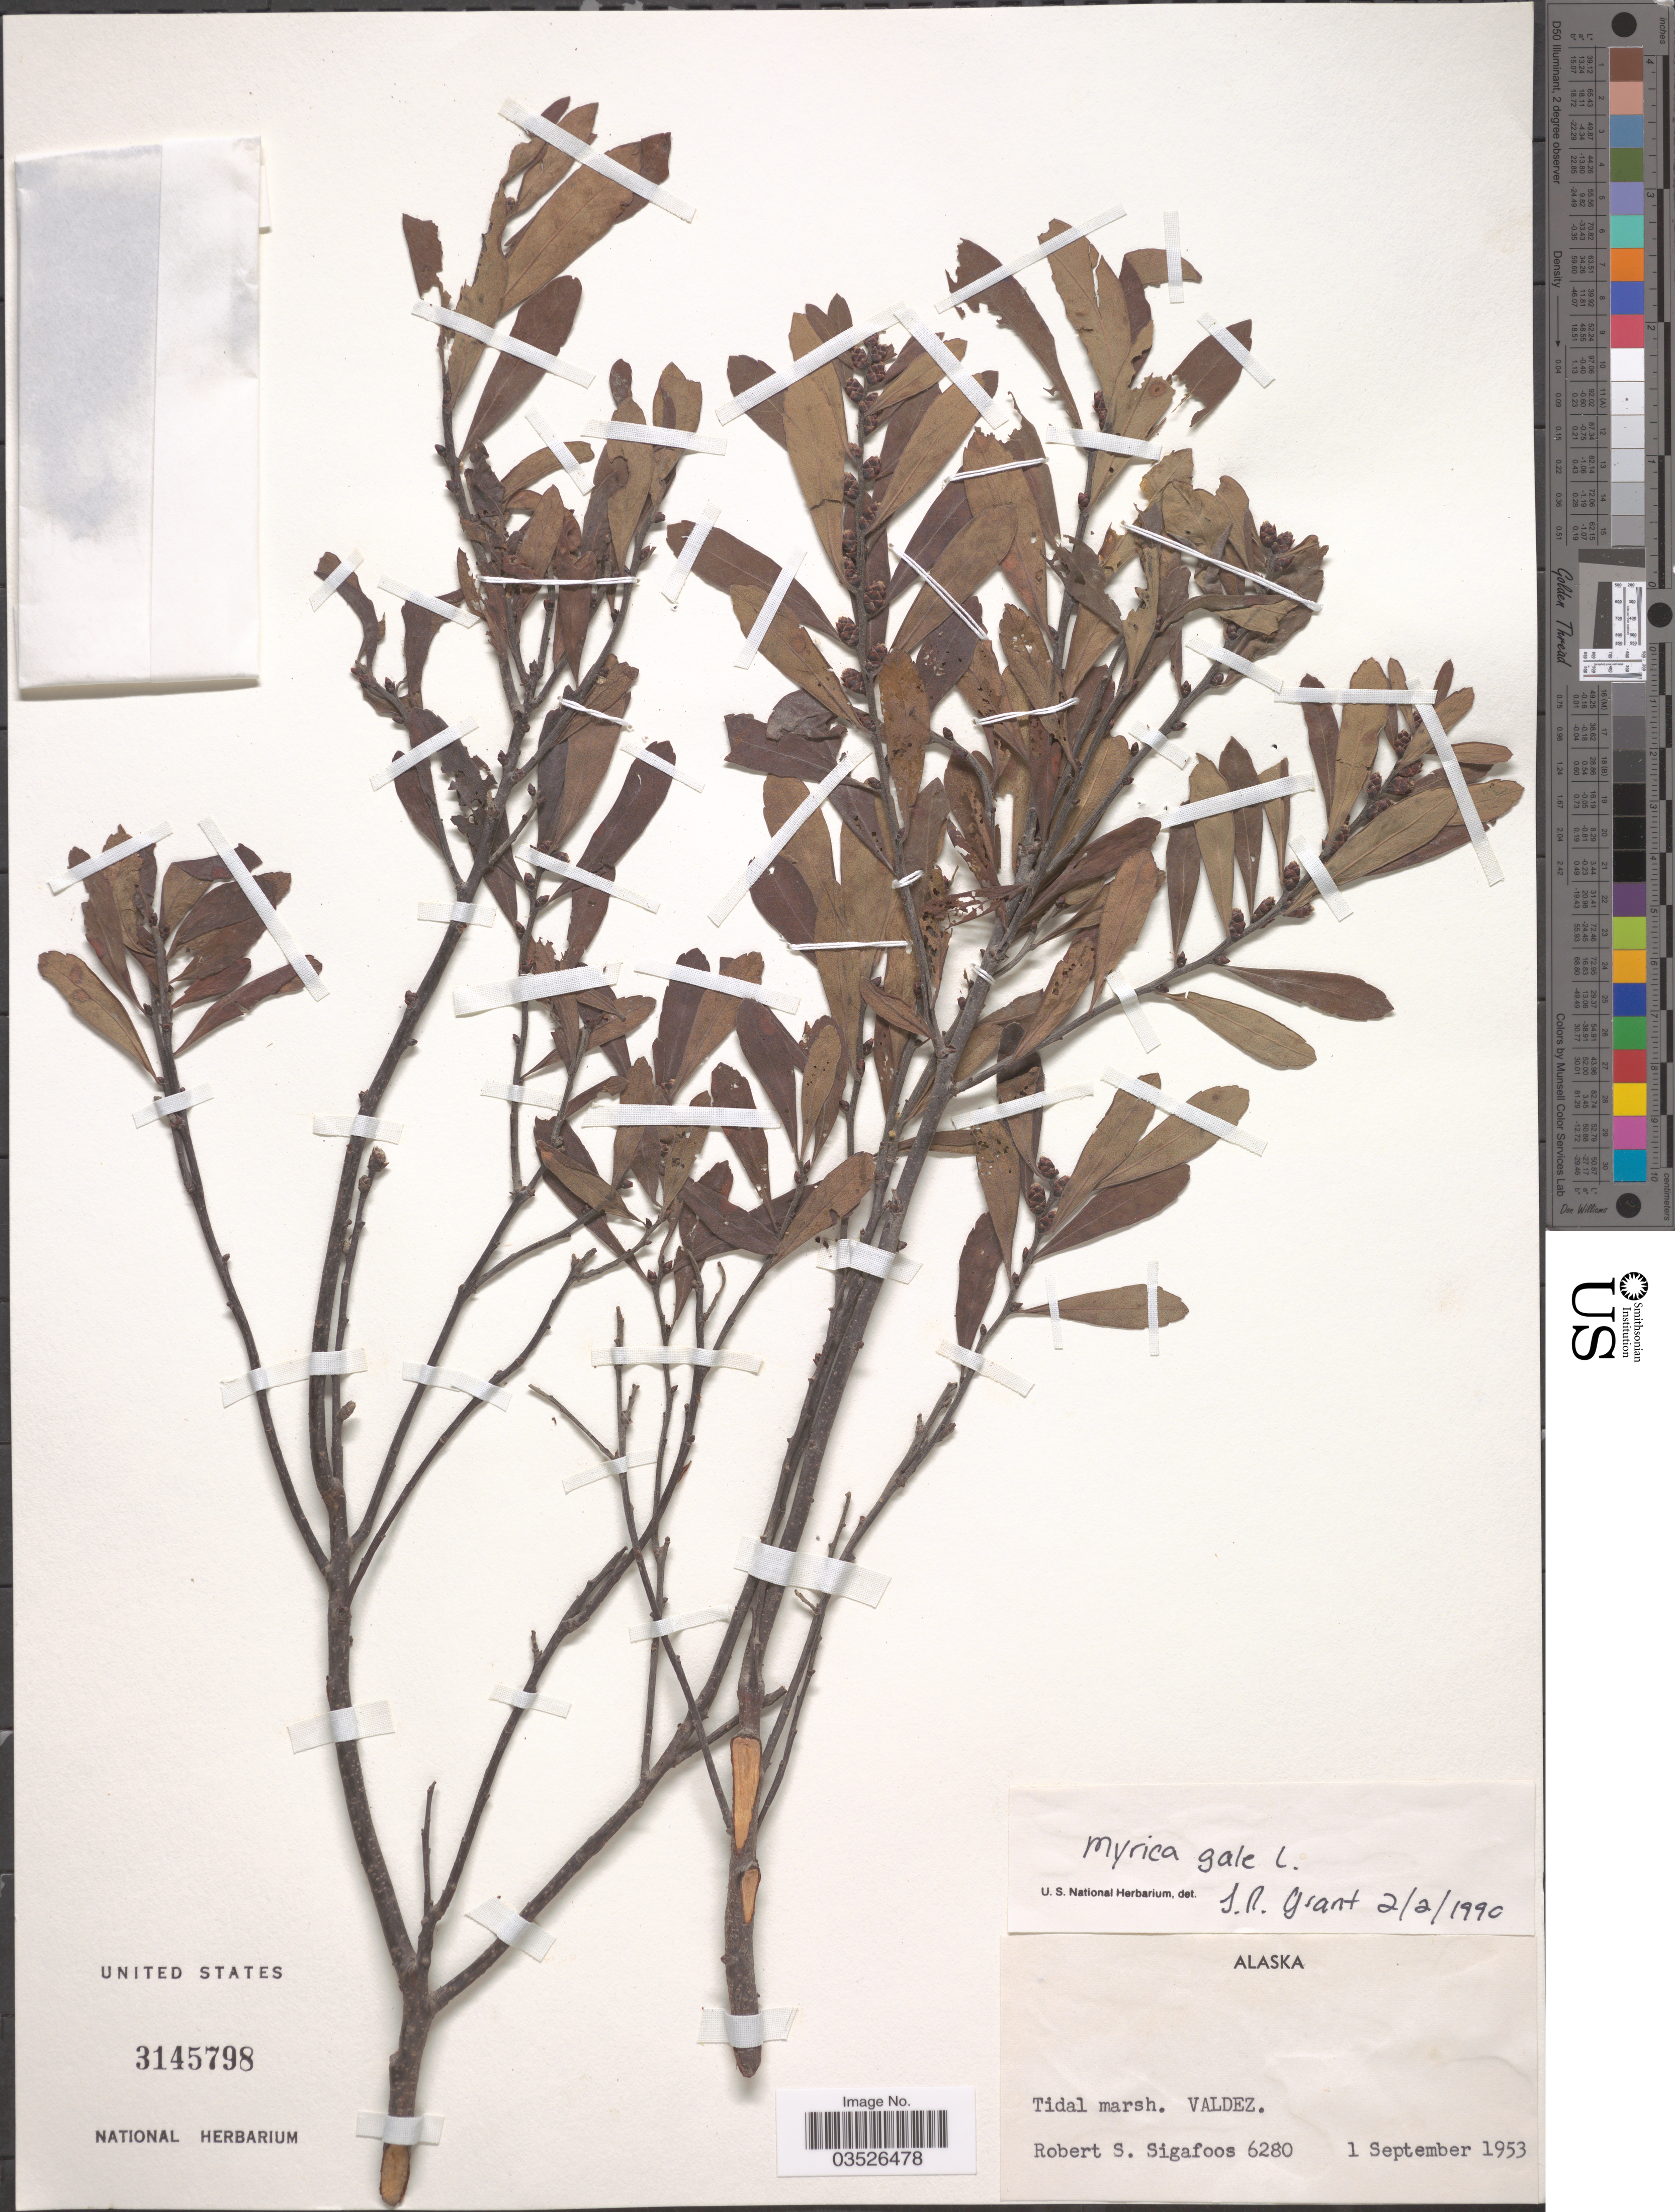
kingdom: Plantae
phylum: Tracheophyta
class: Magnoliopsida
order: Fagales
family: Myricaceae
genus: Myrica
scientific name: Myrica gale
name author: L.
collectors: R. Sigafoos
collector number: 6280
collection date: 1953-09-01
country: United States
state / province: Alaska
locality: Tidal marsh. Valdez.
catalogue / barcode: US 3145798